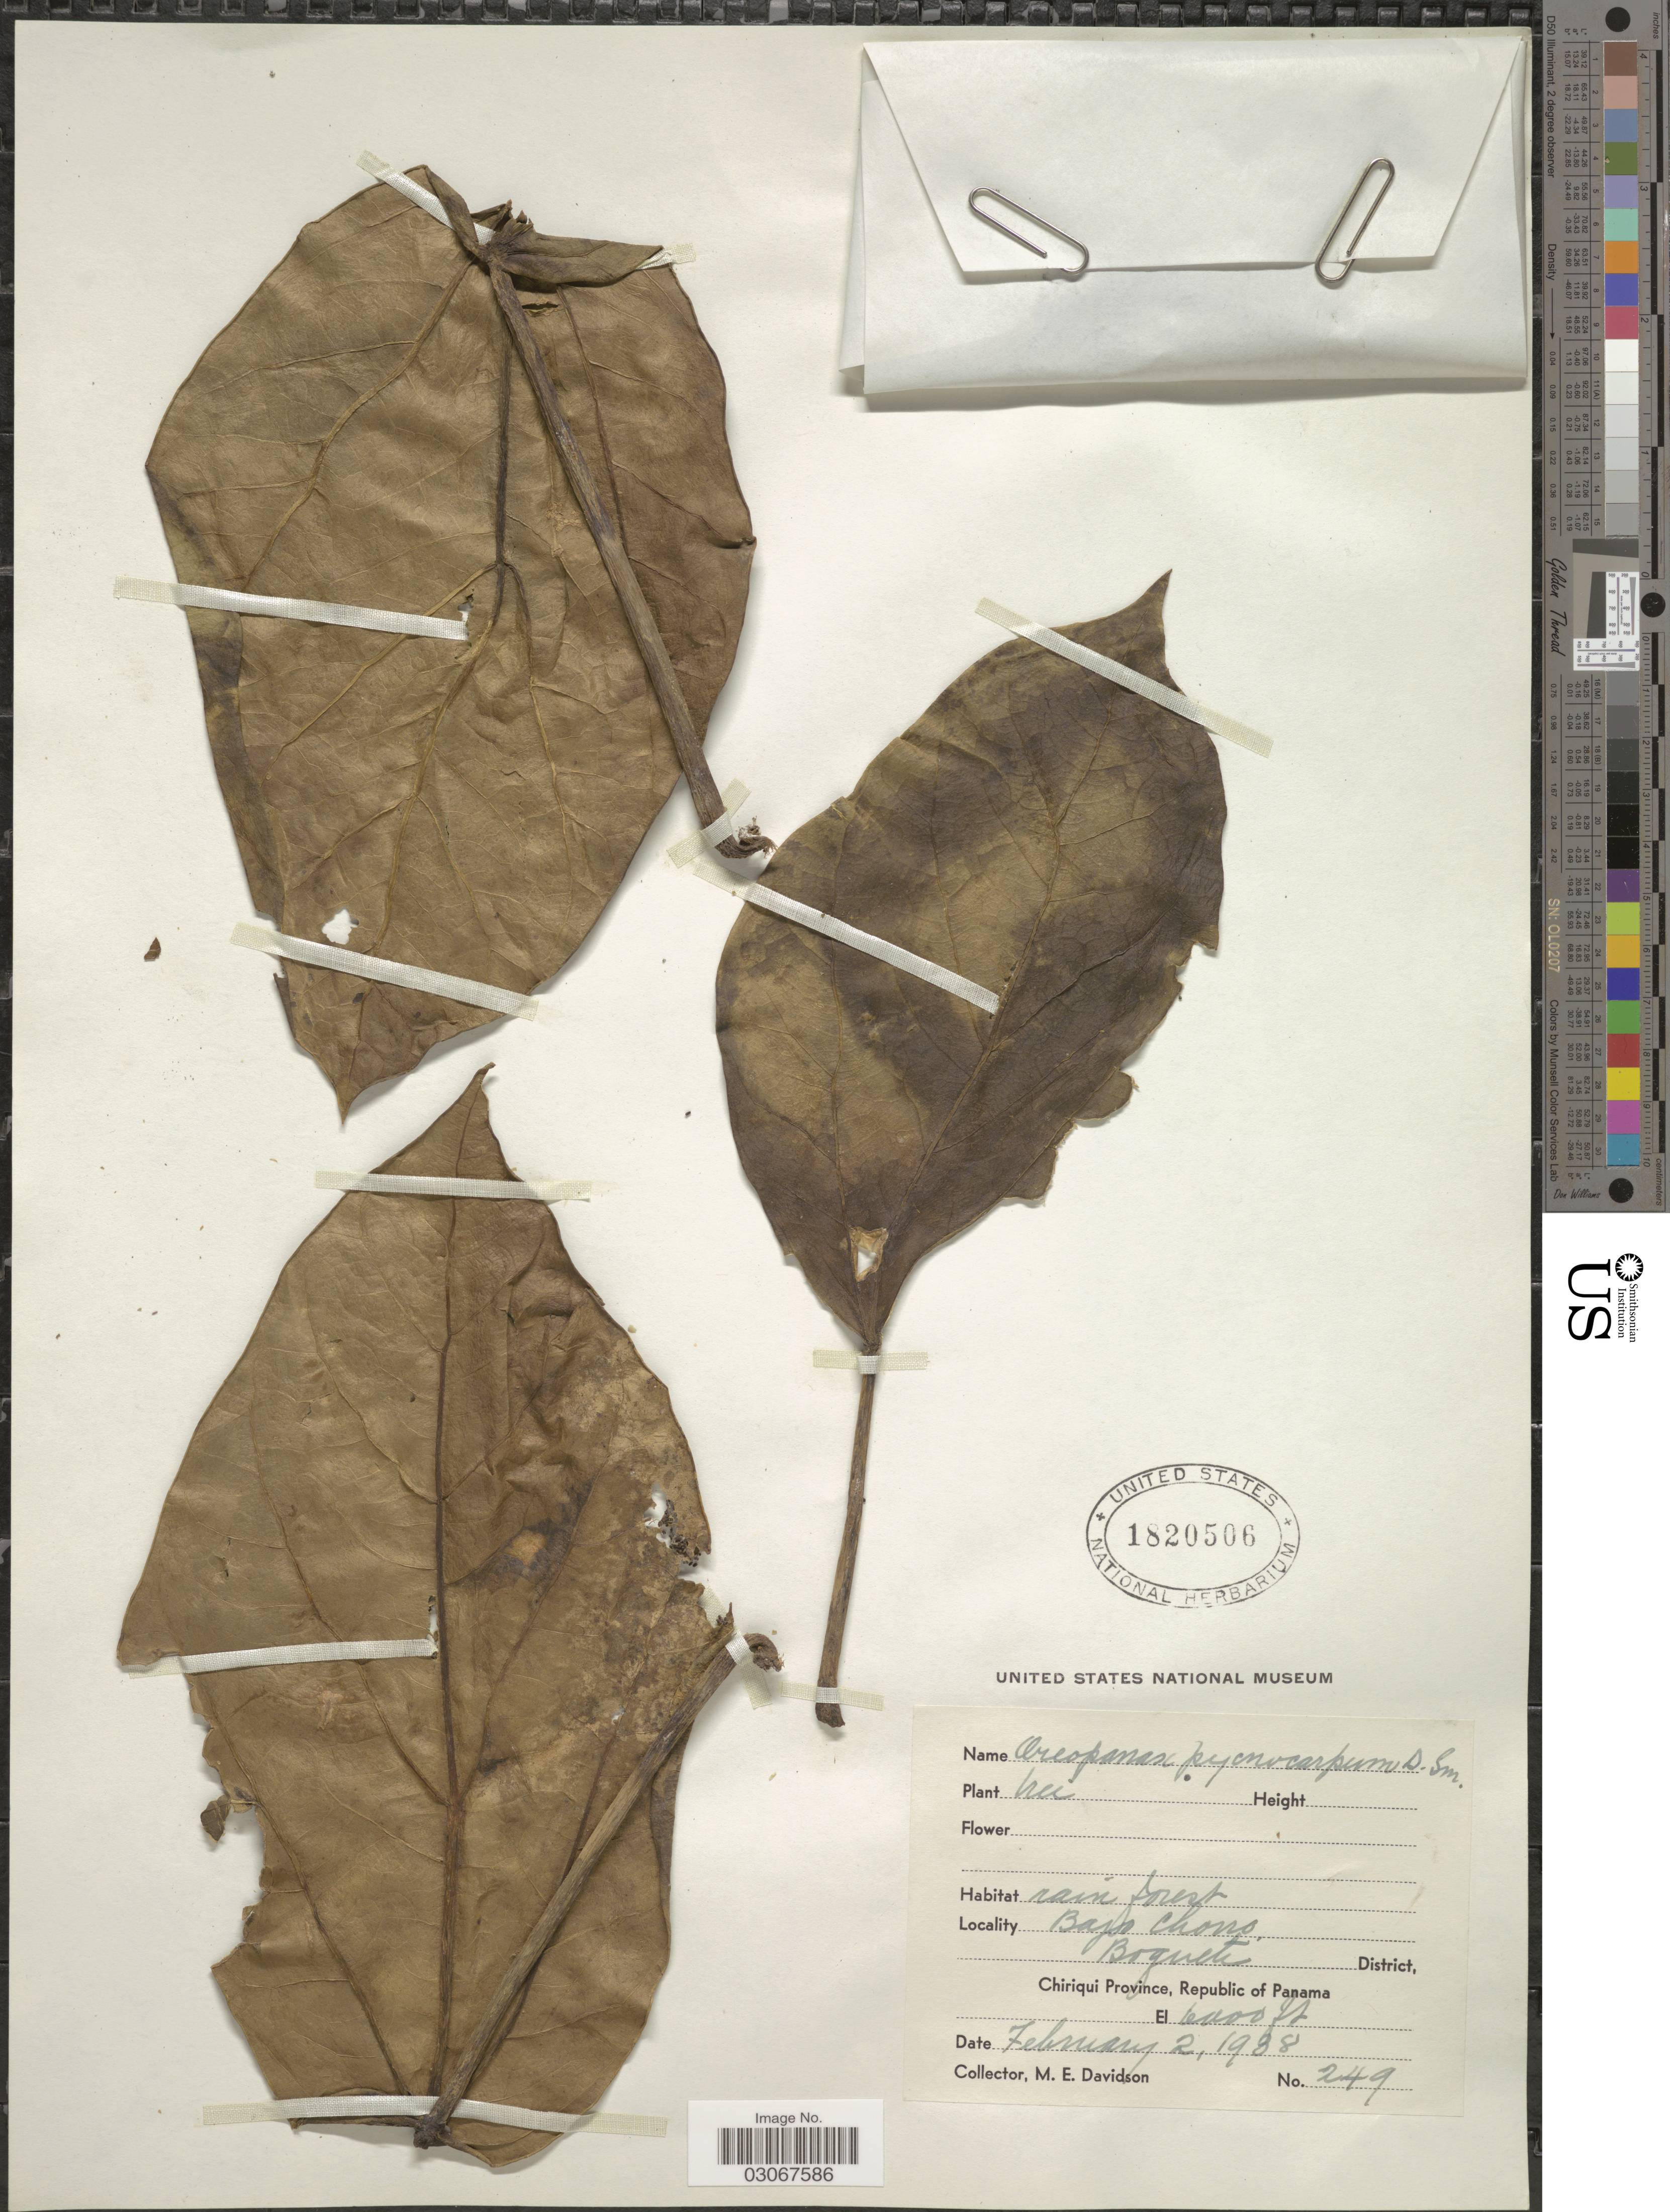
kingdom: Plantae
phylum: Tracheophyta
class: Magnoliopsida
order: Apiales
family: Araliaceae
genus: Oreopanax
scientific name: Oreopanax pycnocarpus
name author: Donn. Sm.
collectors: M. E. Davidson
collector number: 249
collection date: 1988-02-02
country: Panama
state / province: Chiriqui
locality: Bajos Chorro, Boquete District.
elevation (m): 1829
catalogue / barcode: US 1820506